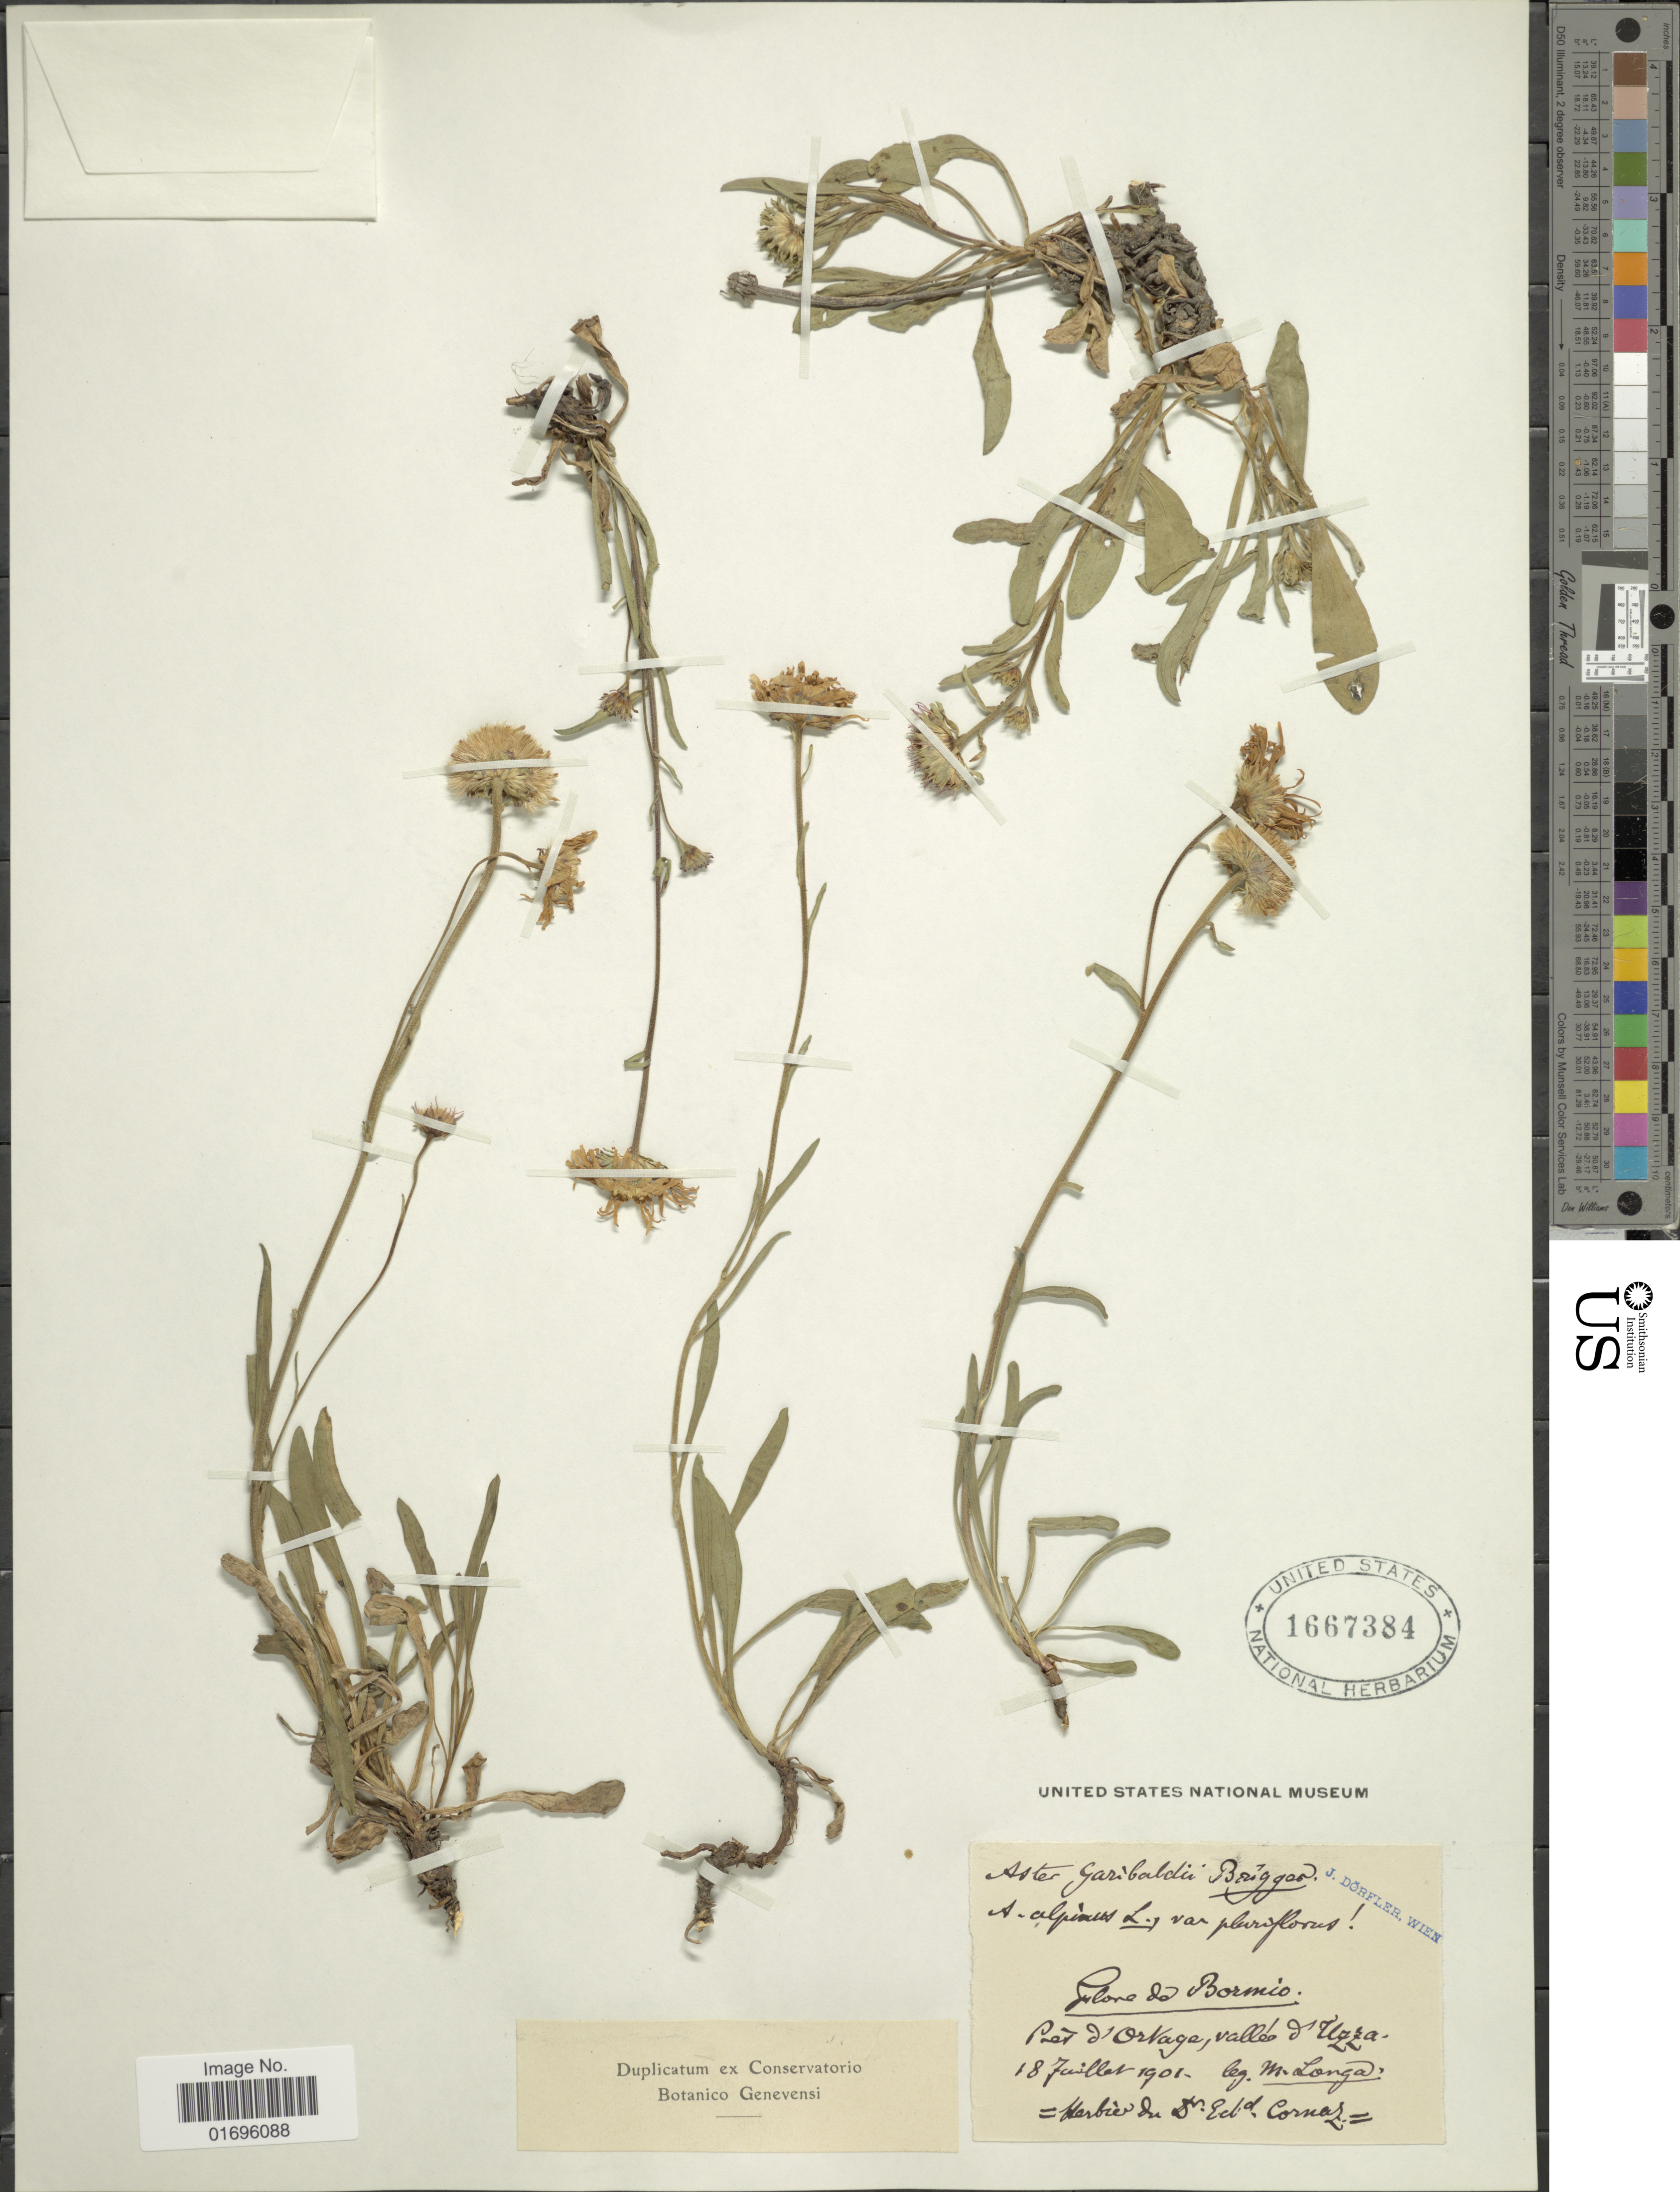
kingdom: Plantae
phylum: Tracheophyta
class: Magnoliopsida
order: Asterales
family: Asteraceae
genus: Aster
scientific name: Aster garibaldii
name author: Brügger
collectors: M. Longla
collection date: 1901-07-18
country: Italy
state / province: Lombardy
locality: Bormio. Pret d'Orvage vallée d'Uzza [interpreted]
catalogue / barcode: US 1667384